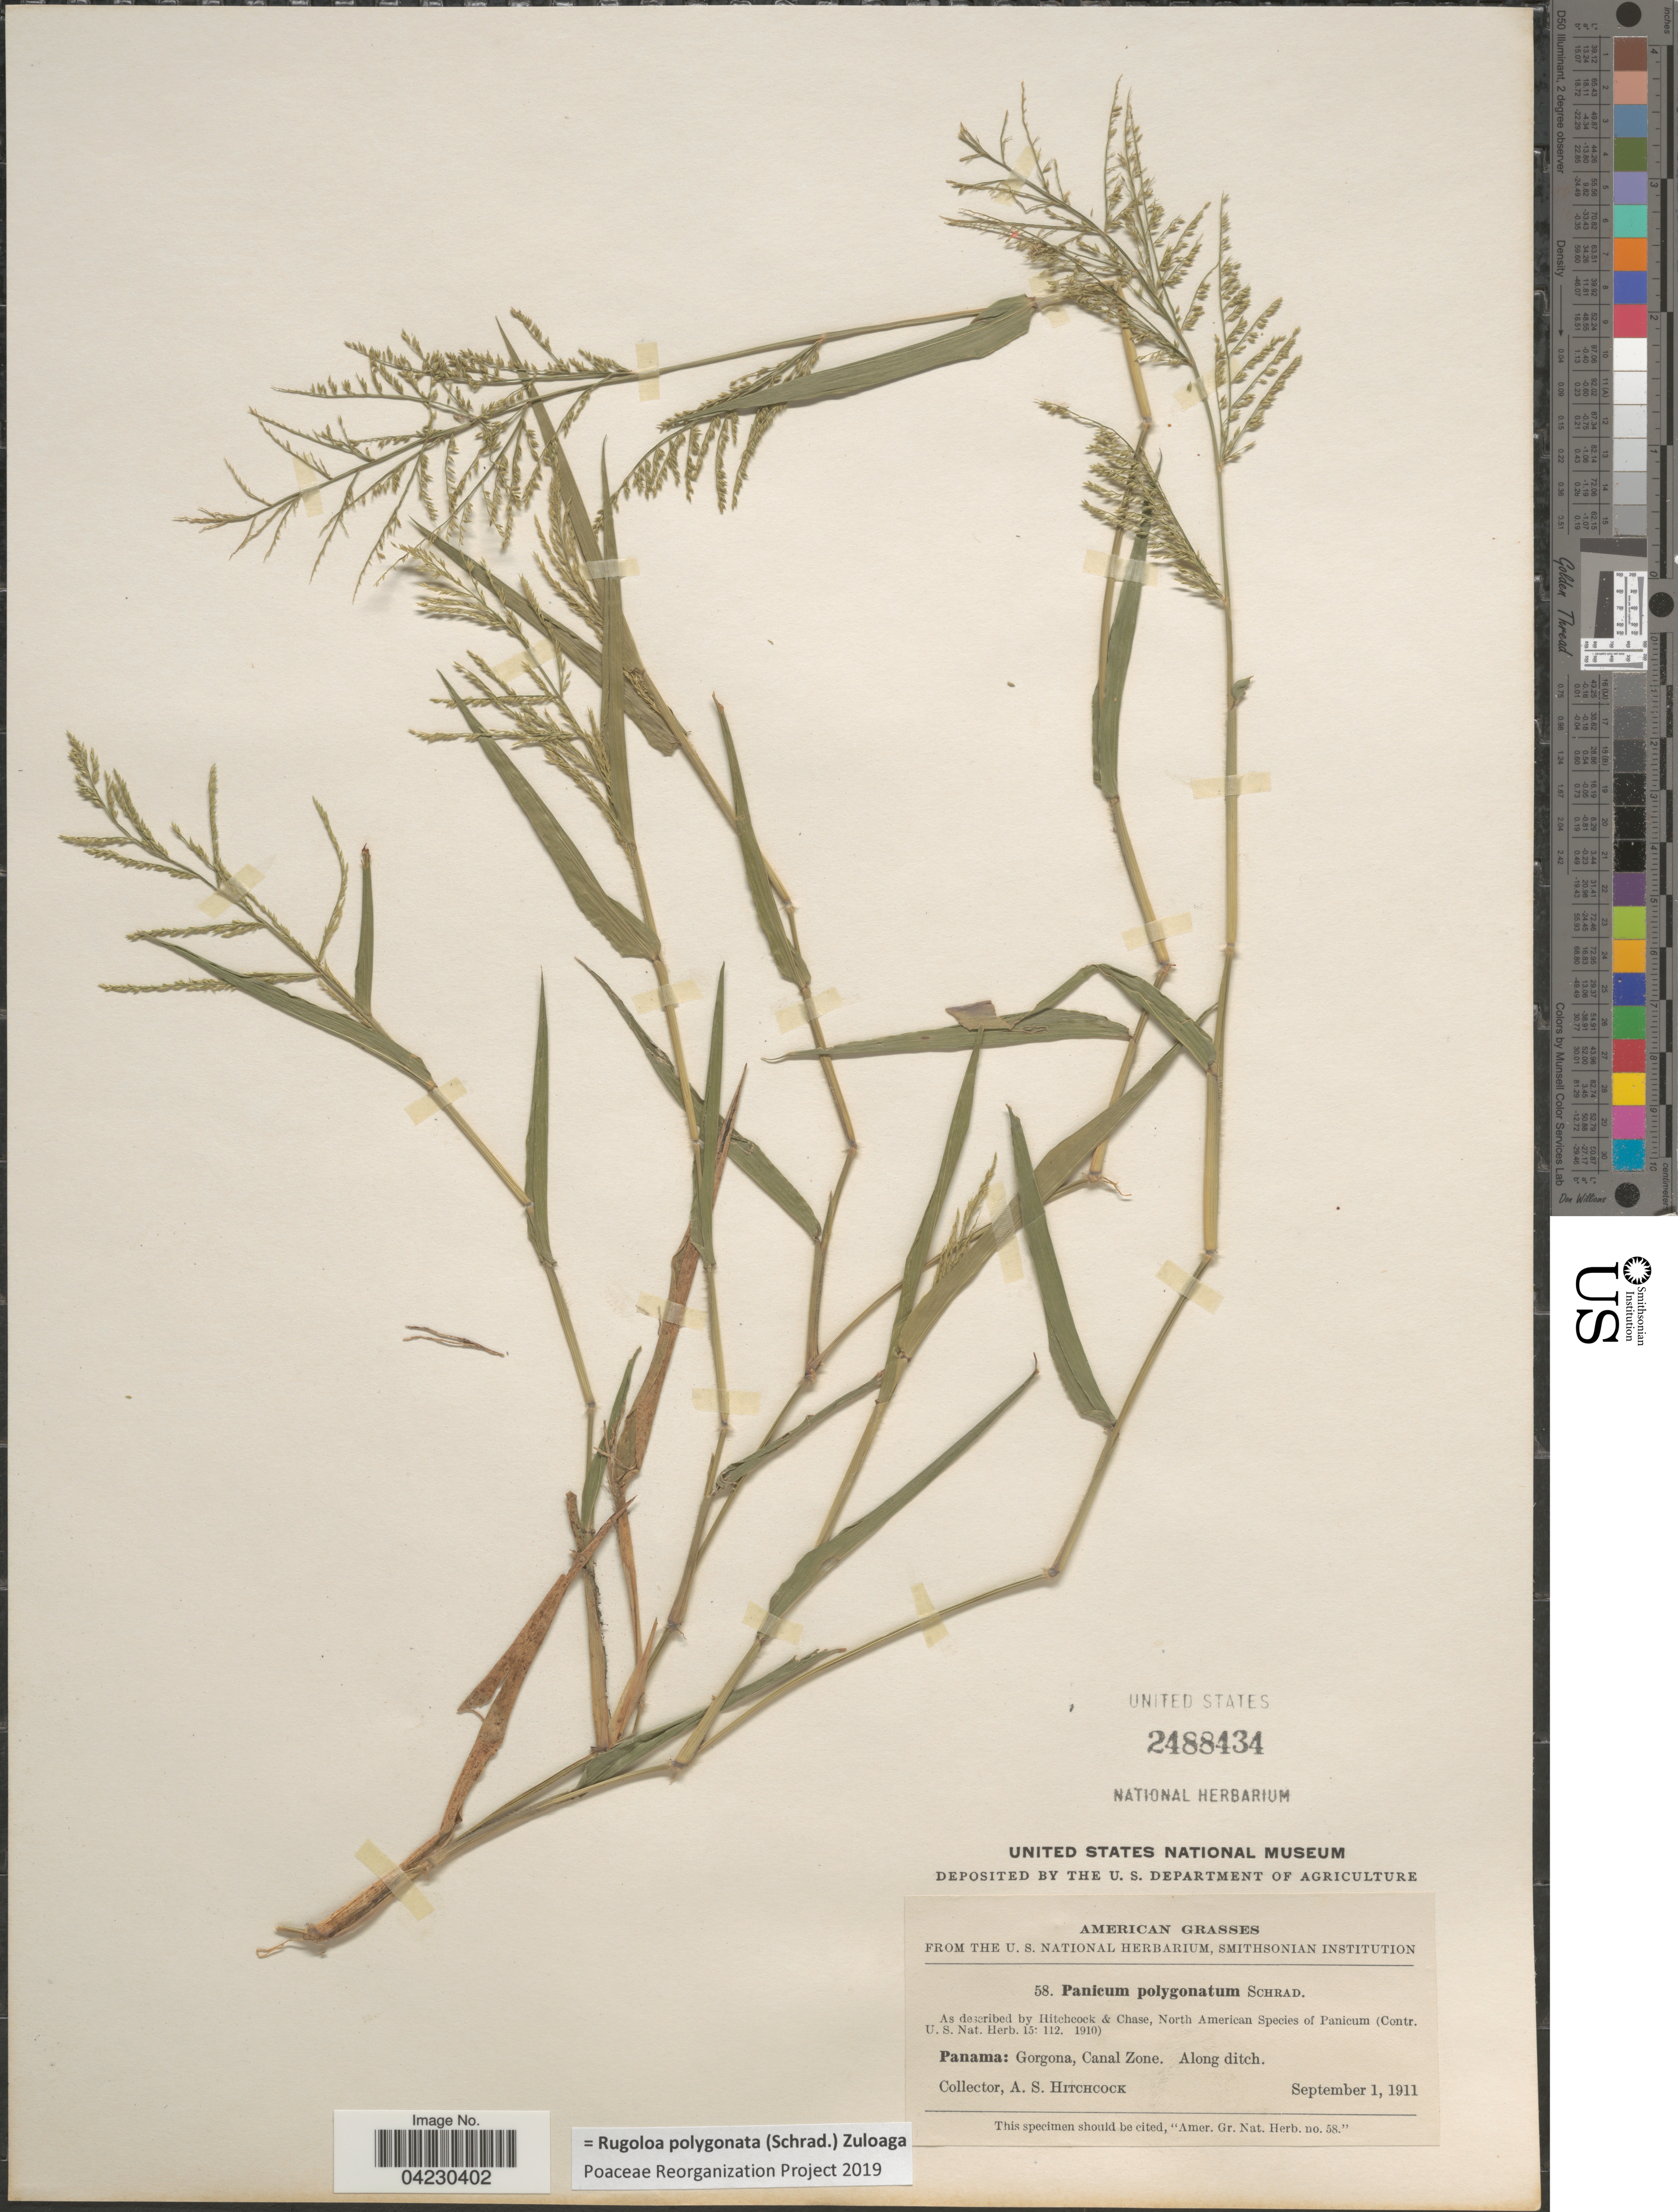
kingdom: Plantae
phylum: Tracheophyta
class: Liliopsida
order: Poales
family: Poaceae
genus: Rugoloa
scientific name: Rugoloa polygonata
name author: (Schrad.) Zuloaga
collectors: A. S. Hitchcock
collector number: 58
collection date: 1911-09-01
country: Panama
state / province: Colón / Panamá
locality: Gorgona, Canal Zone.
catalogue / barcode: US 2488434